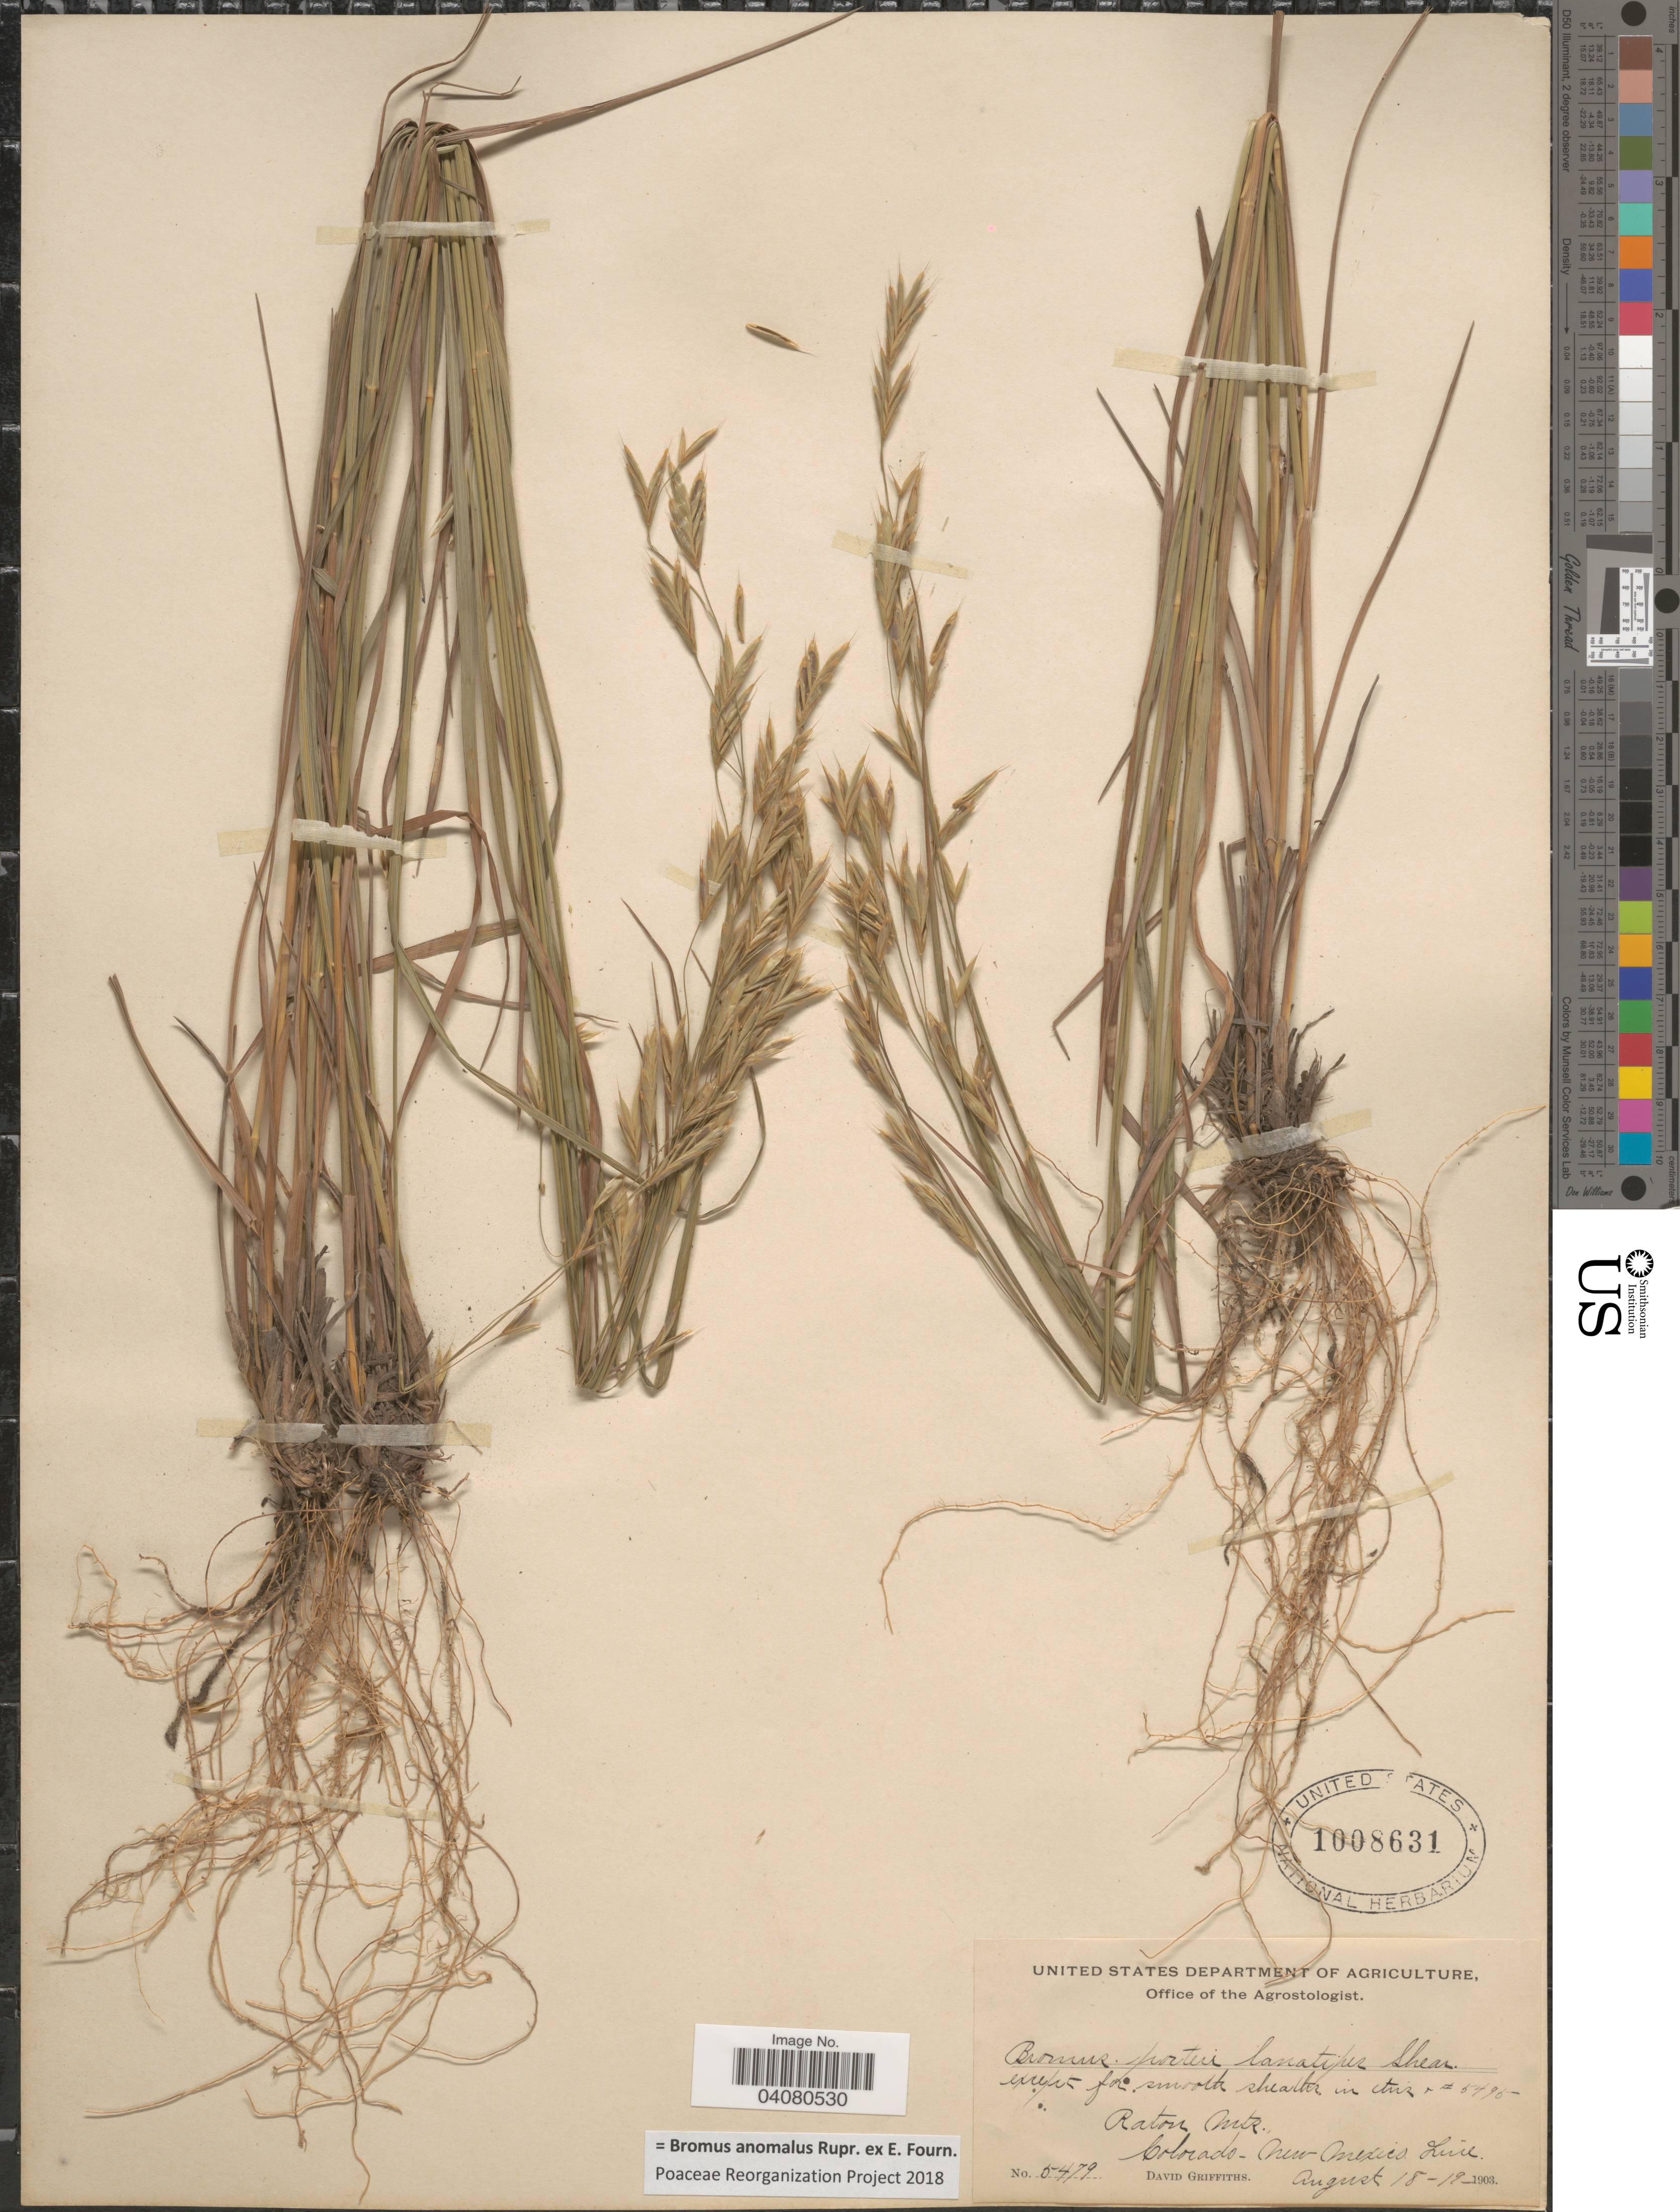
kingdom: Plantae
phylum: Tracheophyta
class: Liliopsida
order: Poales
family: Poaceae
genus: Bromus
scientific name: Bromus anomalus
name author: Rupr. ex E. Fourn.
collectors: D. Griffiths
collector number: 5479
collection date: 1903-08-18/1903-08-19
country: United States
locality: Raton Mts., Colorado-New Mexico Line.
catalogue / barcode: US 1008631